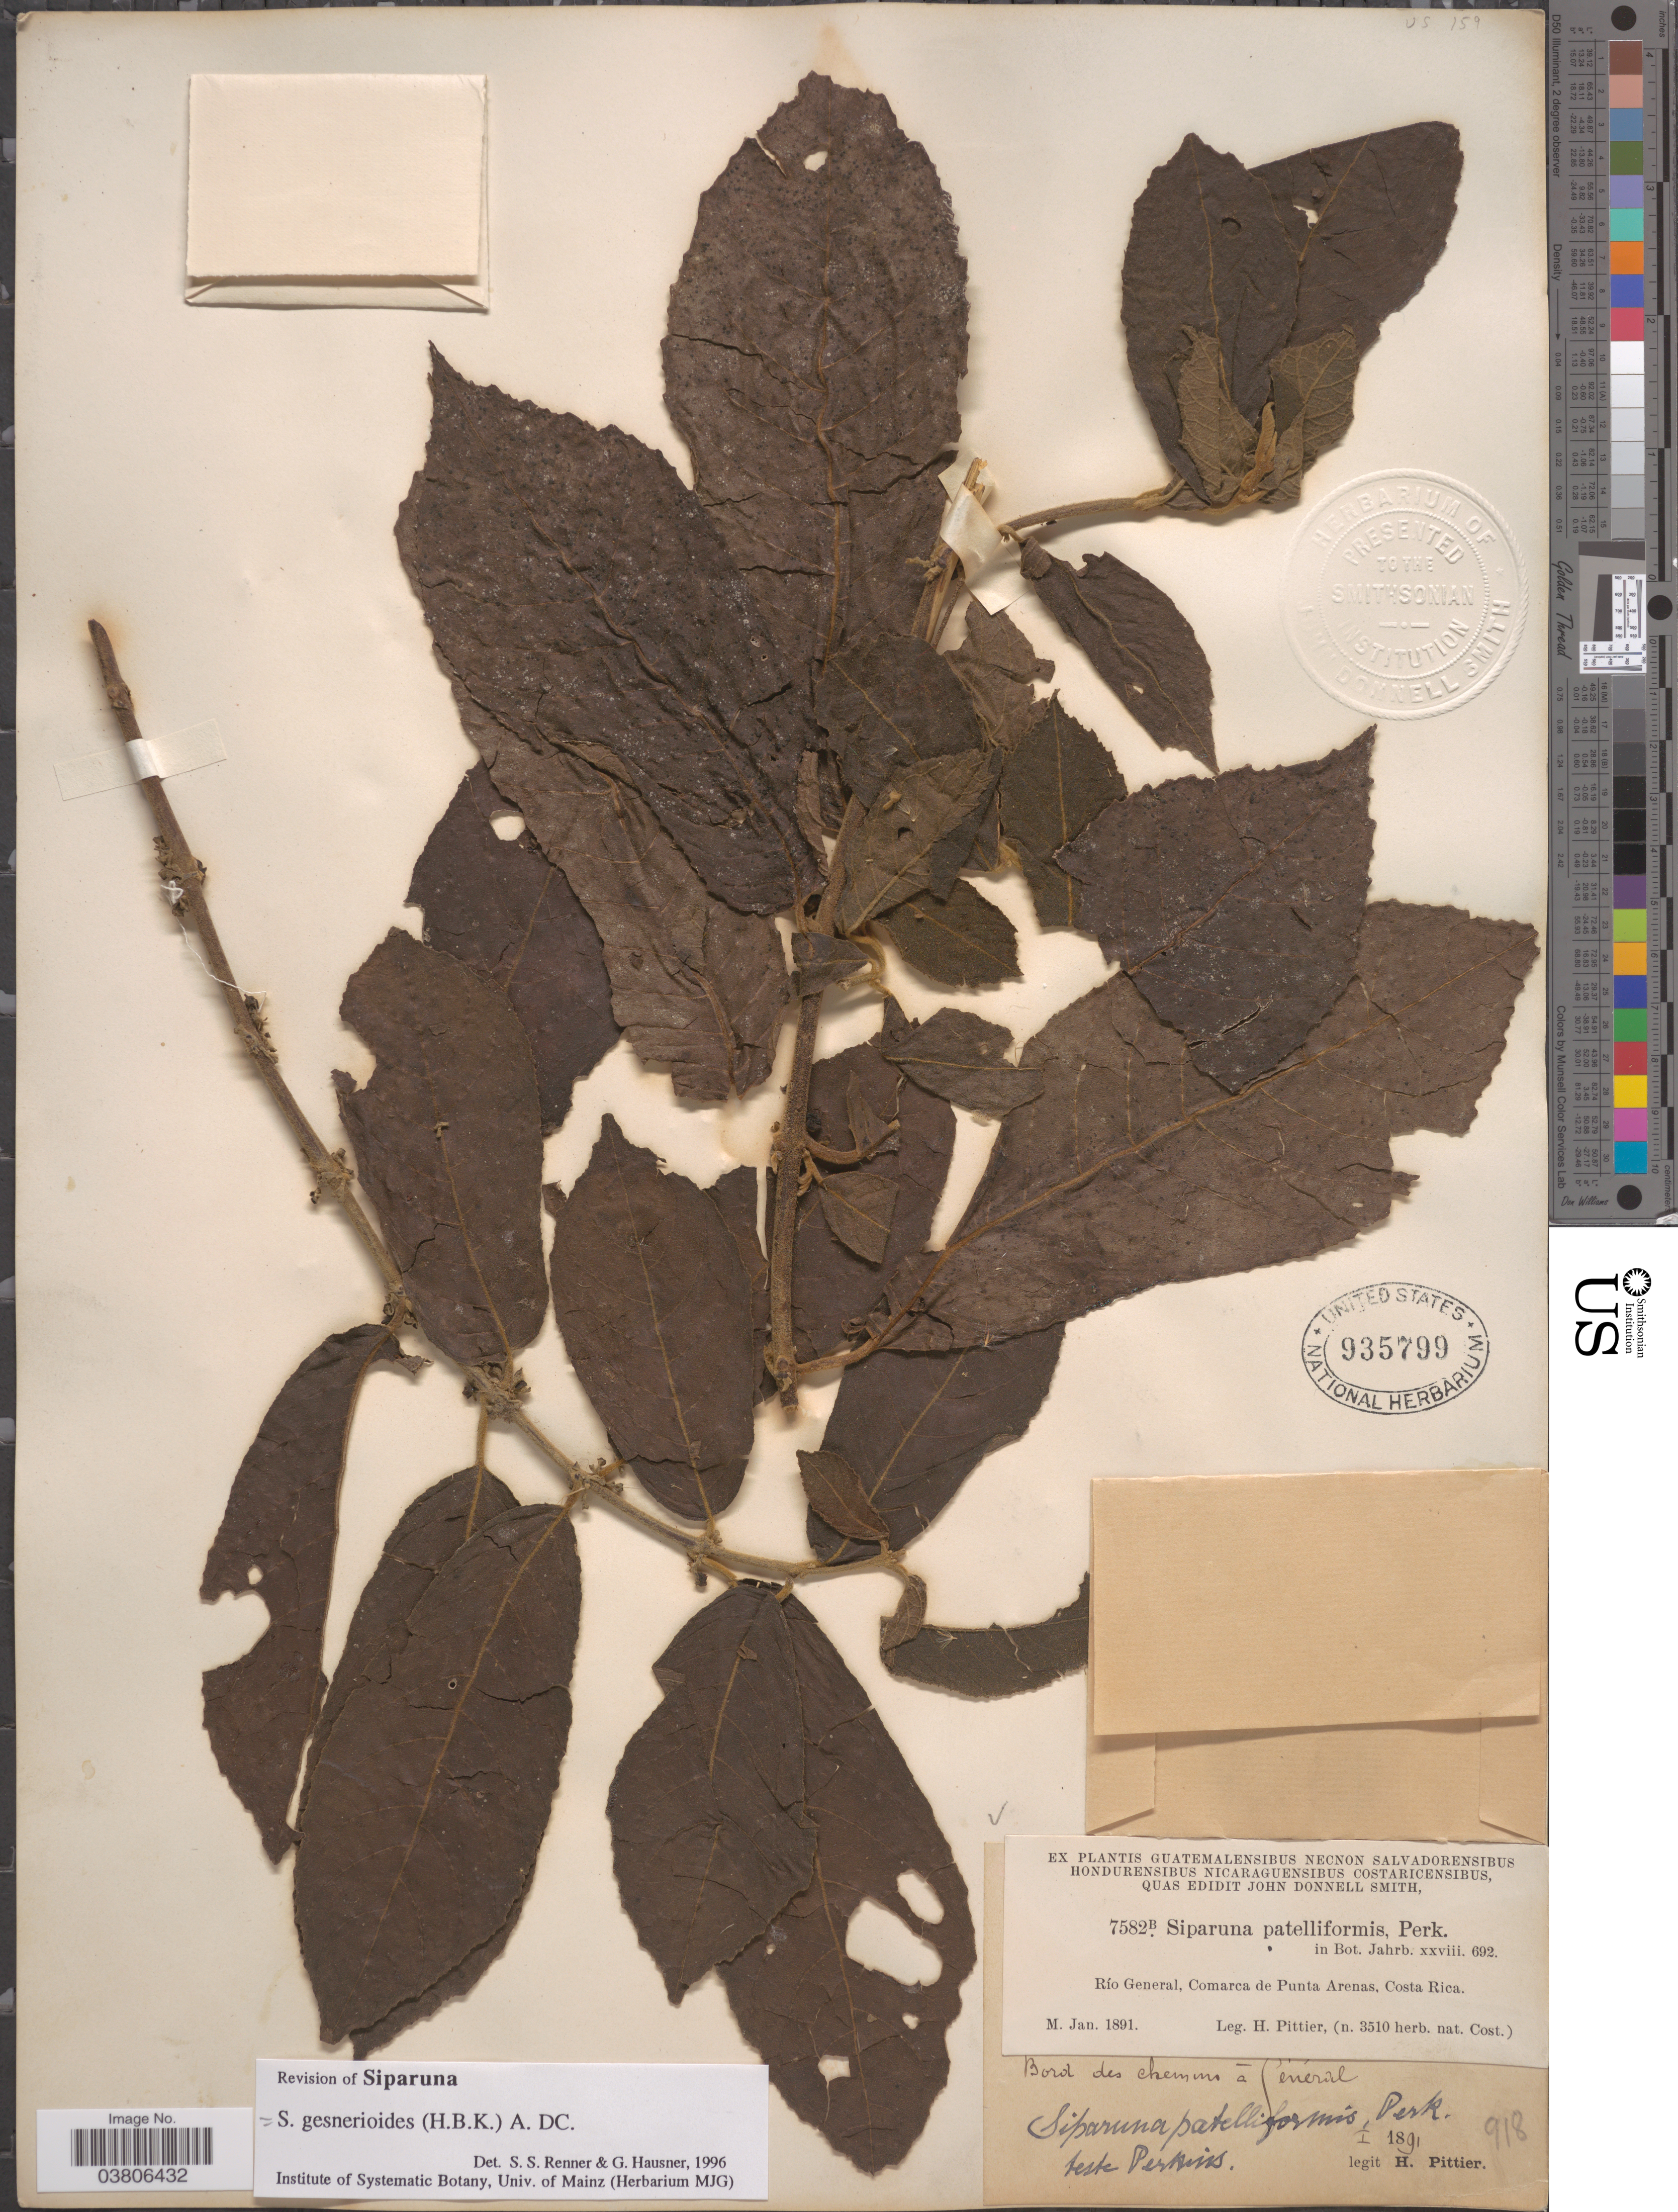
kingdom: Plantae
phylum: Tracheophyta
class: Magnoliopsida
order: Laurales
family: Siparunaceae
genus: Siparuna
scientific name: Siparuna gesnerioides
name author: (Kunth) A. DC.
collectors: H. F. Pittier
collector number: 7582B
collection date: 1891-01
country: Costa Rica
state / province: Puntarenas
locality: Río General, Comarca de Punta Arenas.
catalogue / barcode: US 935799